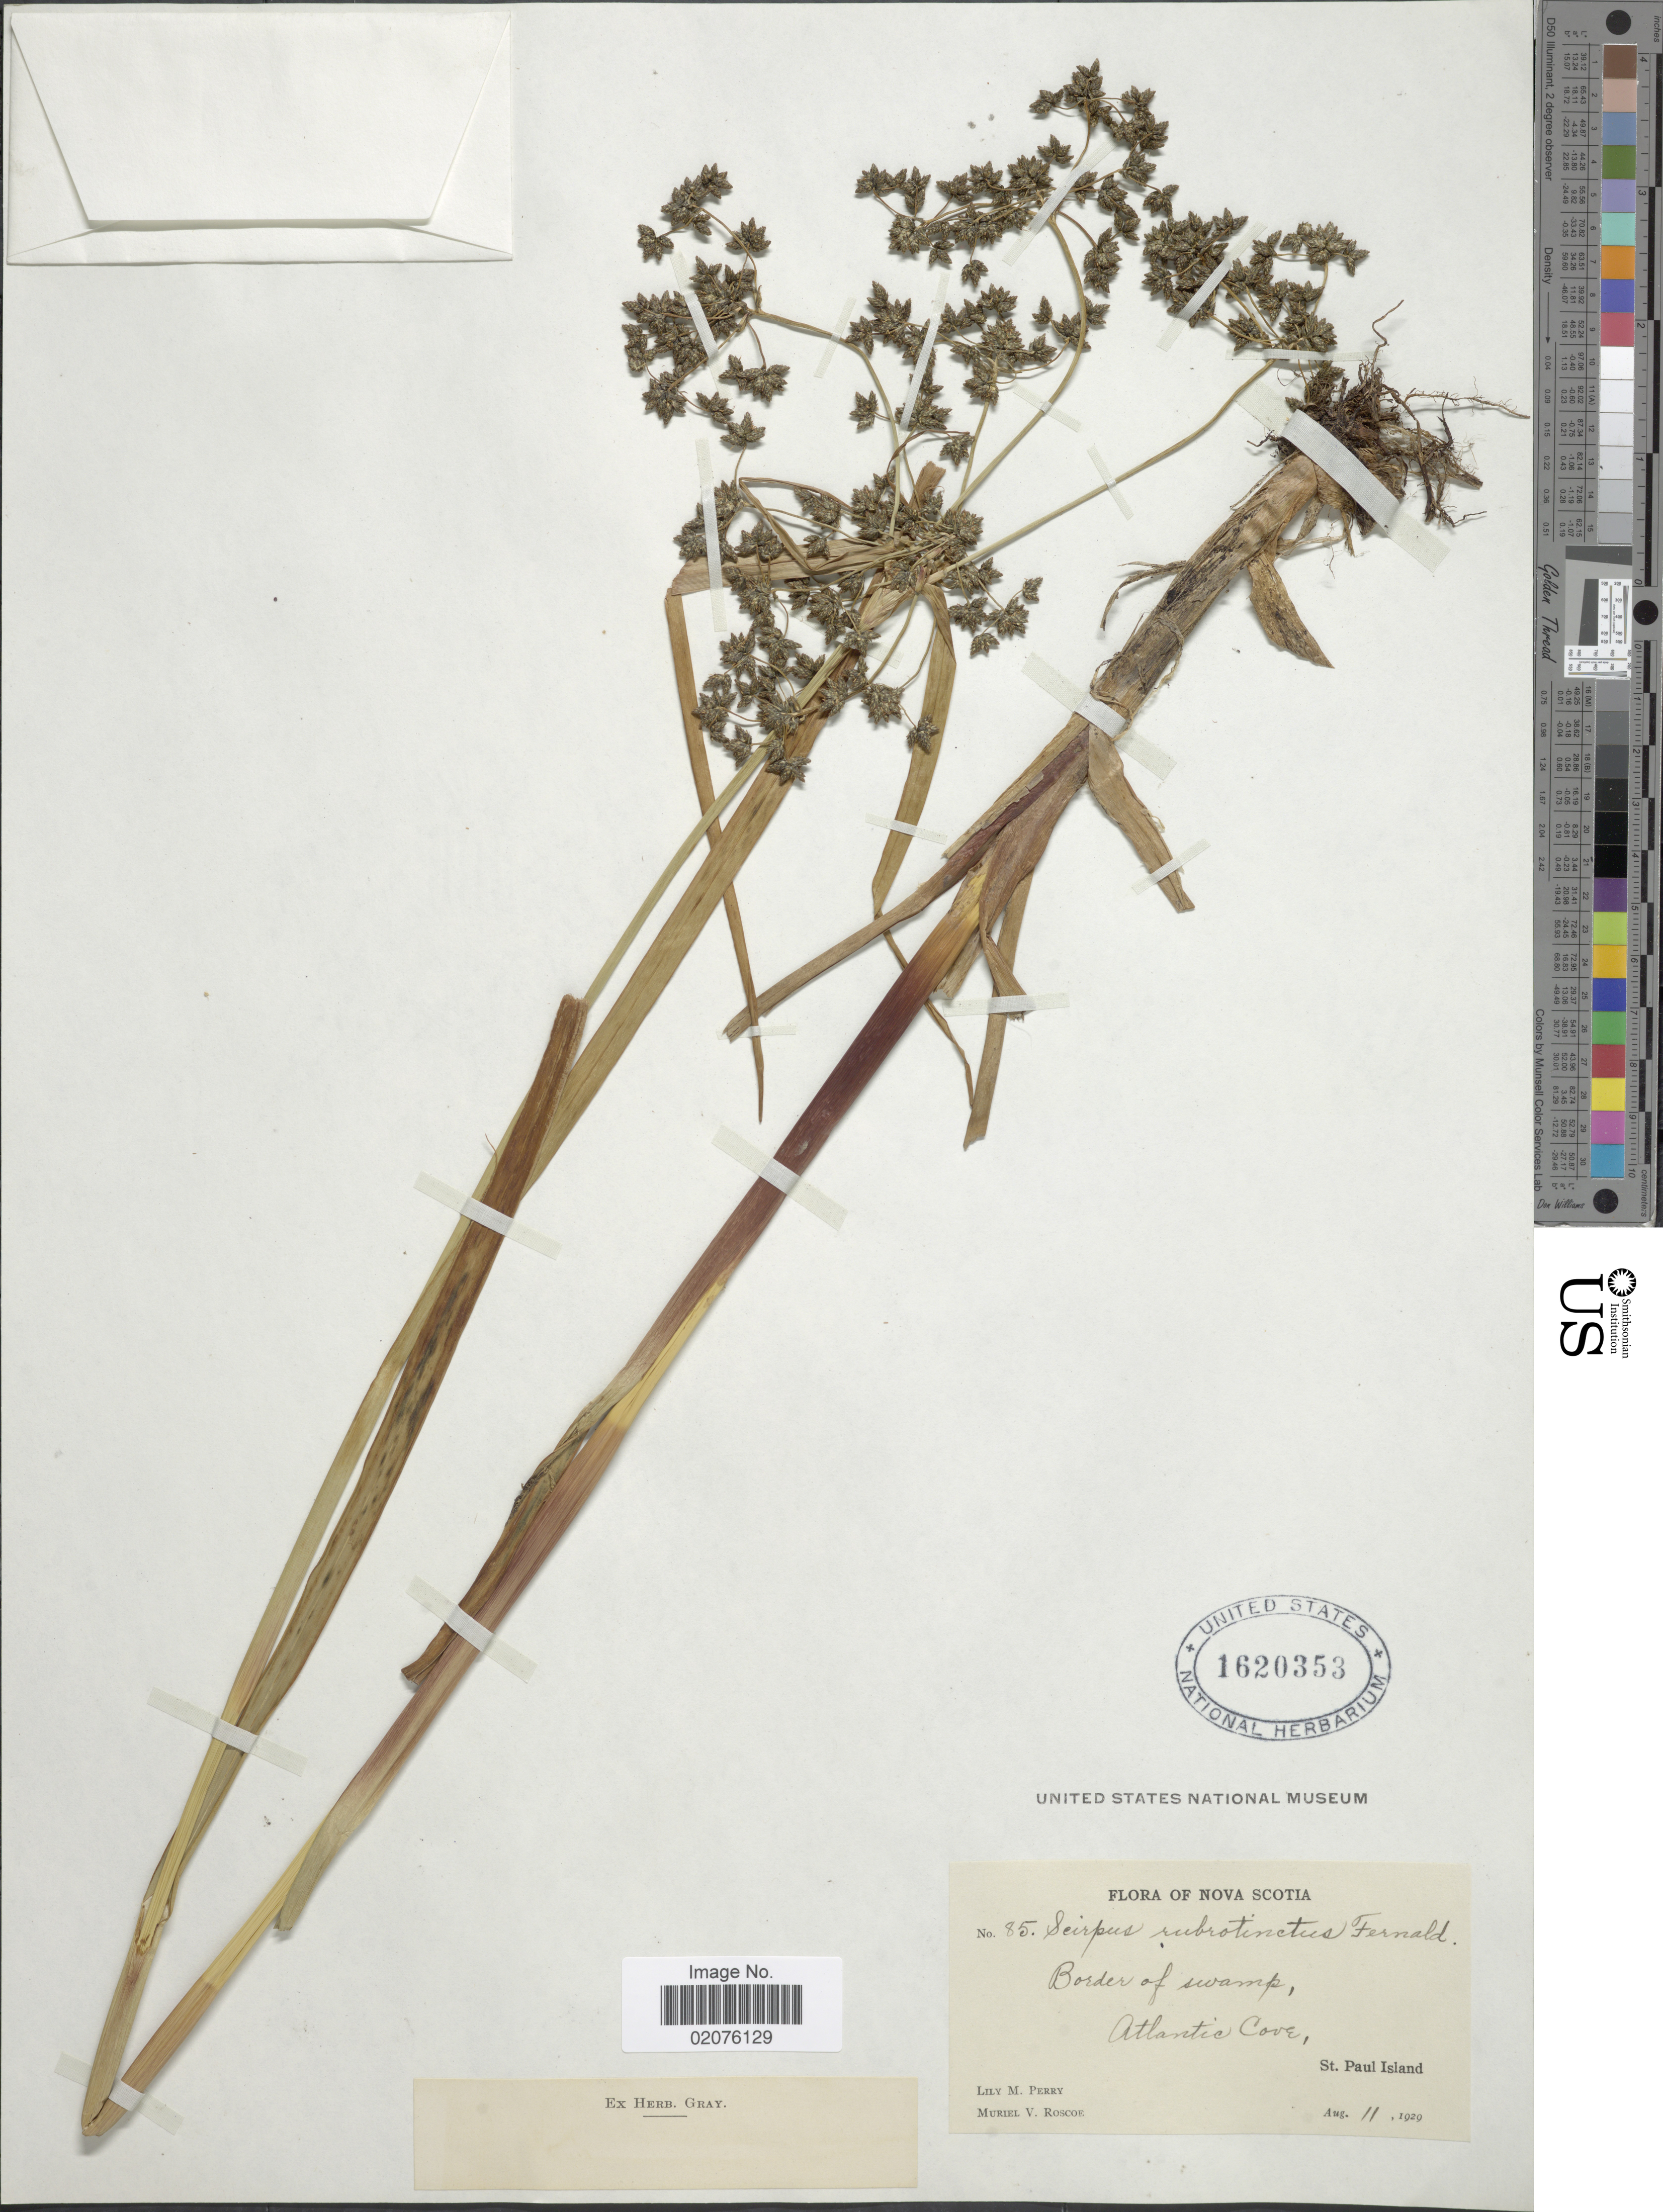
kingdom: Plantae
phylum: Tracheophyta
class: Liliopsida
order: Poales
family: Cyperaceae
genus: Scirpus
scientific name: Scirpus microcarpus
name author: J. Presl & C. Presl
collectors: L. M. Perry & M. Roscoe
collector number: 85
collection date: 1929-08-11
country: Canada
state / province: Nova Scotia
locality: St. Paul island, Atlantic Cove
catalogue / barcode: US 1620353